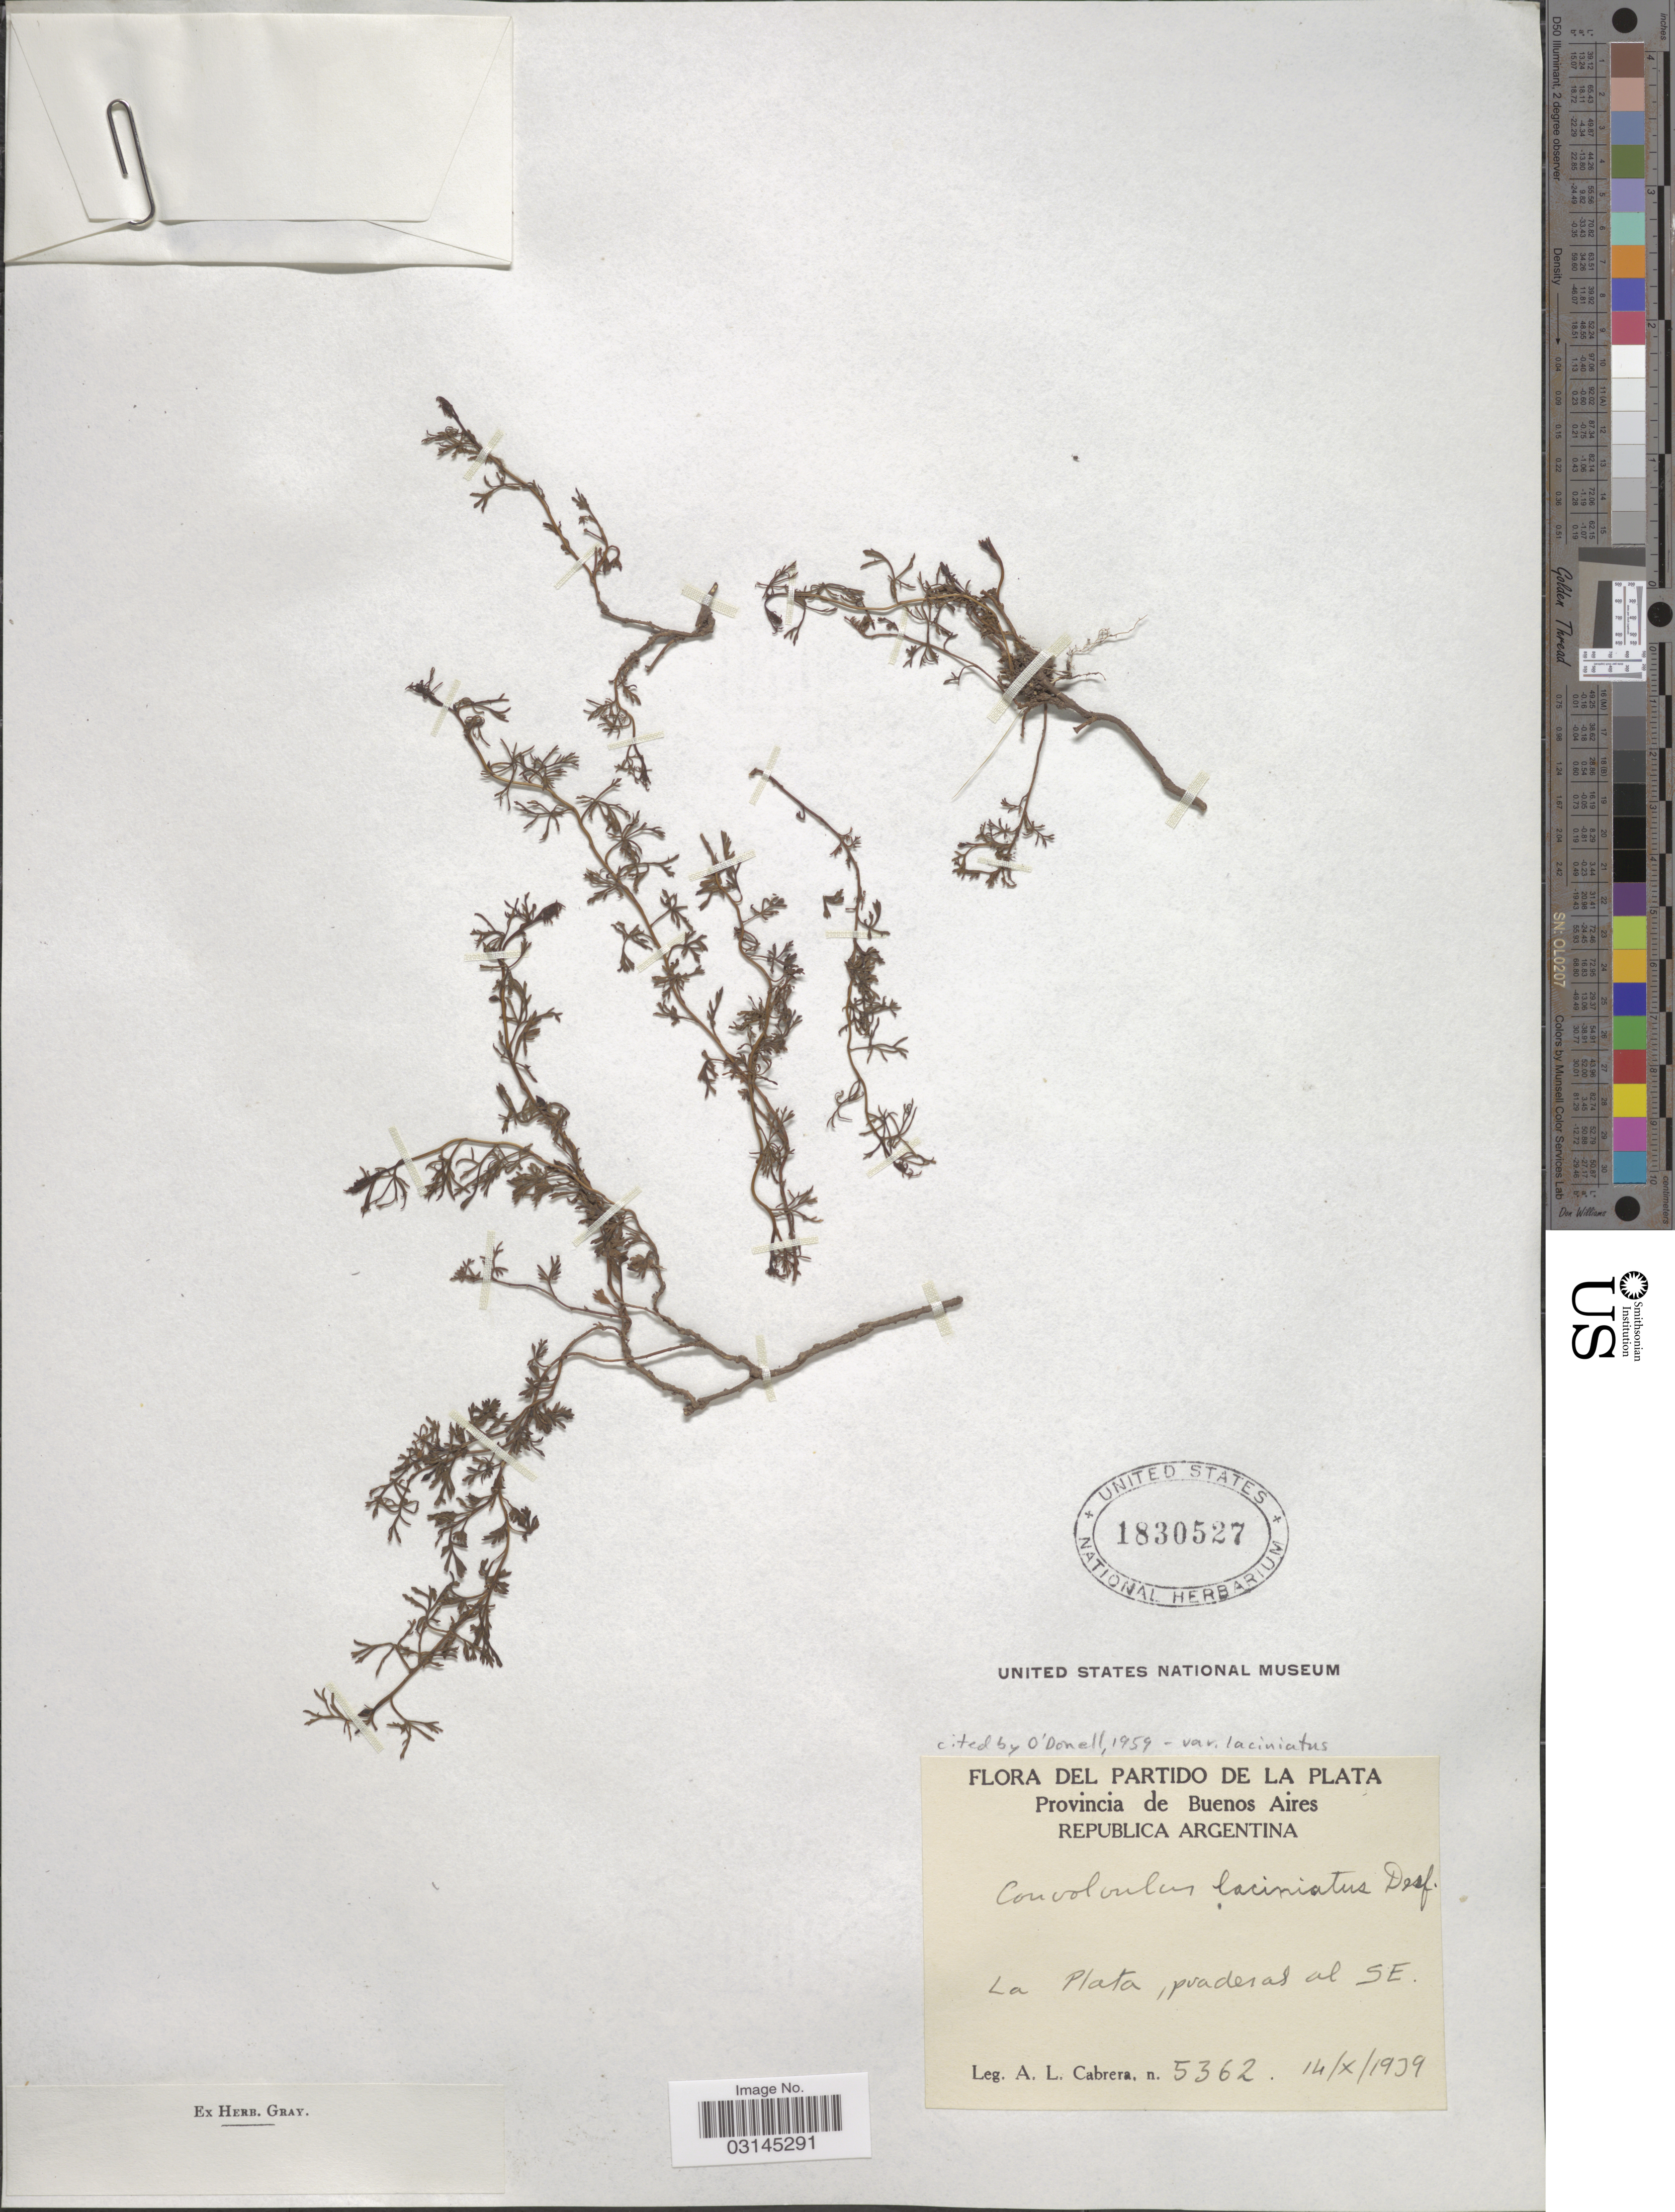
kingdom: Plantae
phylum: Tracheophyta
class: Magnoliopsida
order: Solanales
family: Convolvulaceae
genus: Convolvulus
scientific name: Convolvulus laciniatus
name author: Desr.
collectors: A. L. Cabrera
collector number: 5362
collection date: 1939-10-14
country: Argentina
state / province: Buenos Aires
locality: Partido de La Plata, La Plata, praderas al SE.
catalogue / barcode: US 1830527